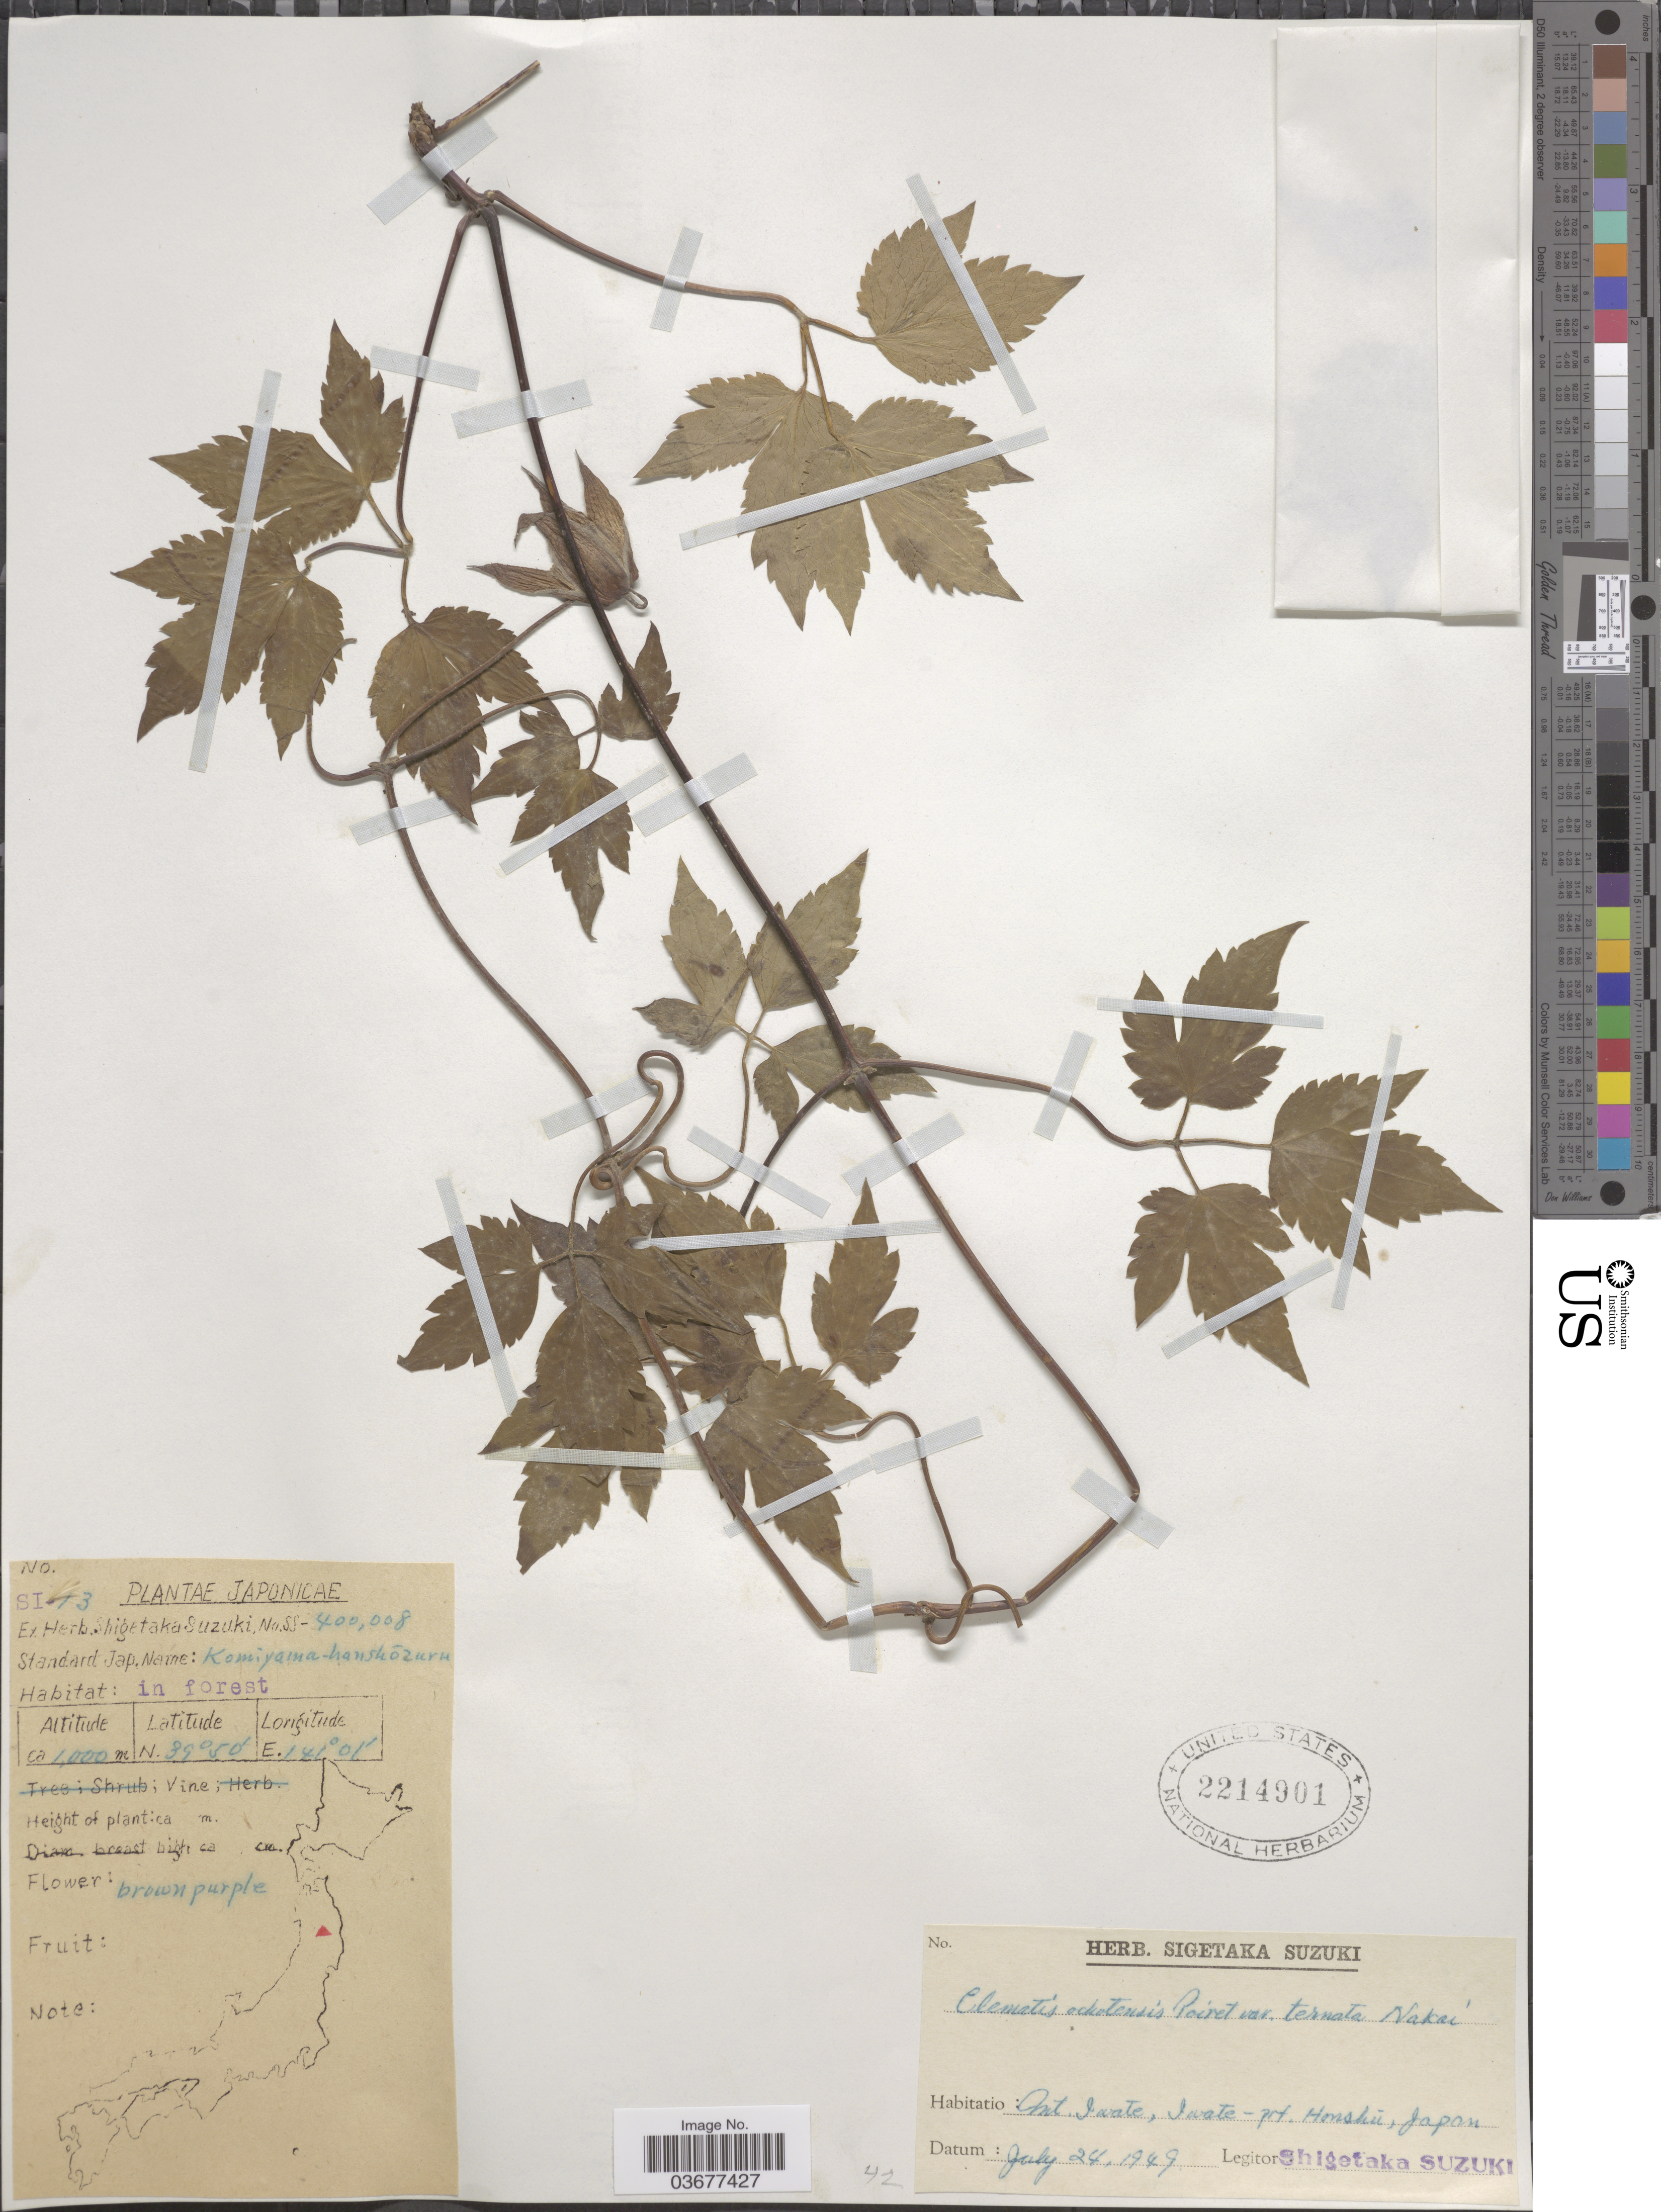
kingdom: Plantae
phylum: Tracheophyta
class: Magnoliopsida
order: Ranunculales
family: Ranunculaceae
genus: Clematis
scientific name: Clematis ochotensis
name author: (Pall.) Poir.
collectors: S. Suzuki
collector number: SI-13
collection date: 1949-07-24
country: Japan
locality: Ant. Iwate, Iwate-prt. Honshü.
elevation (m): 1000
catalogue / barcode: US 2214901